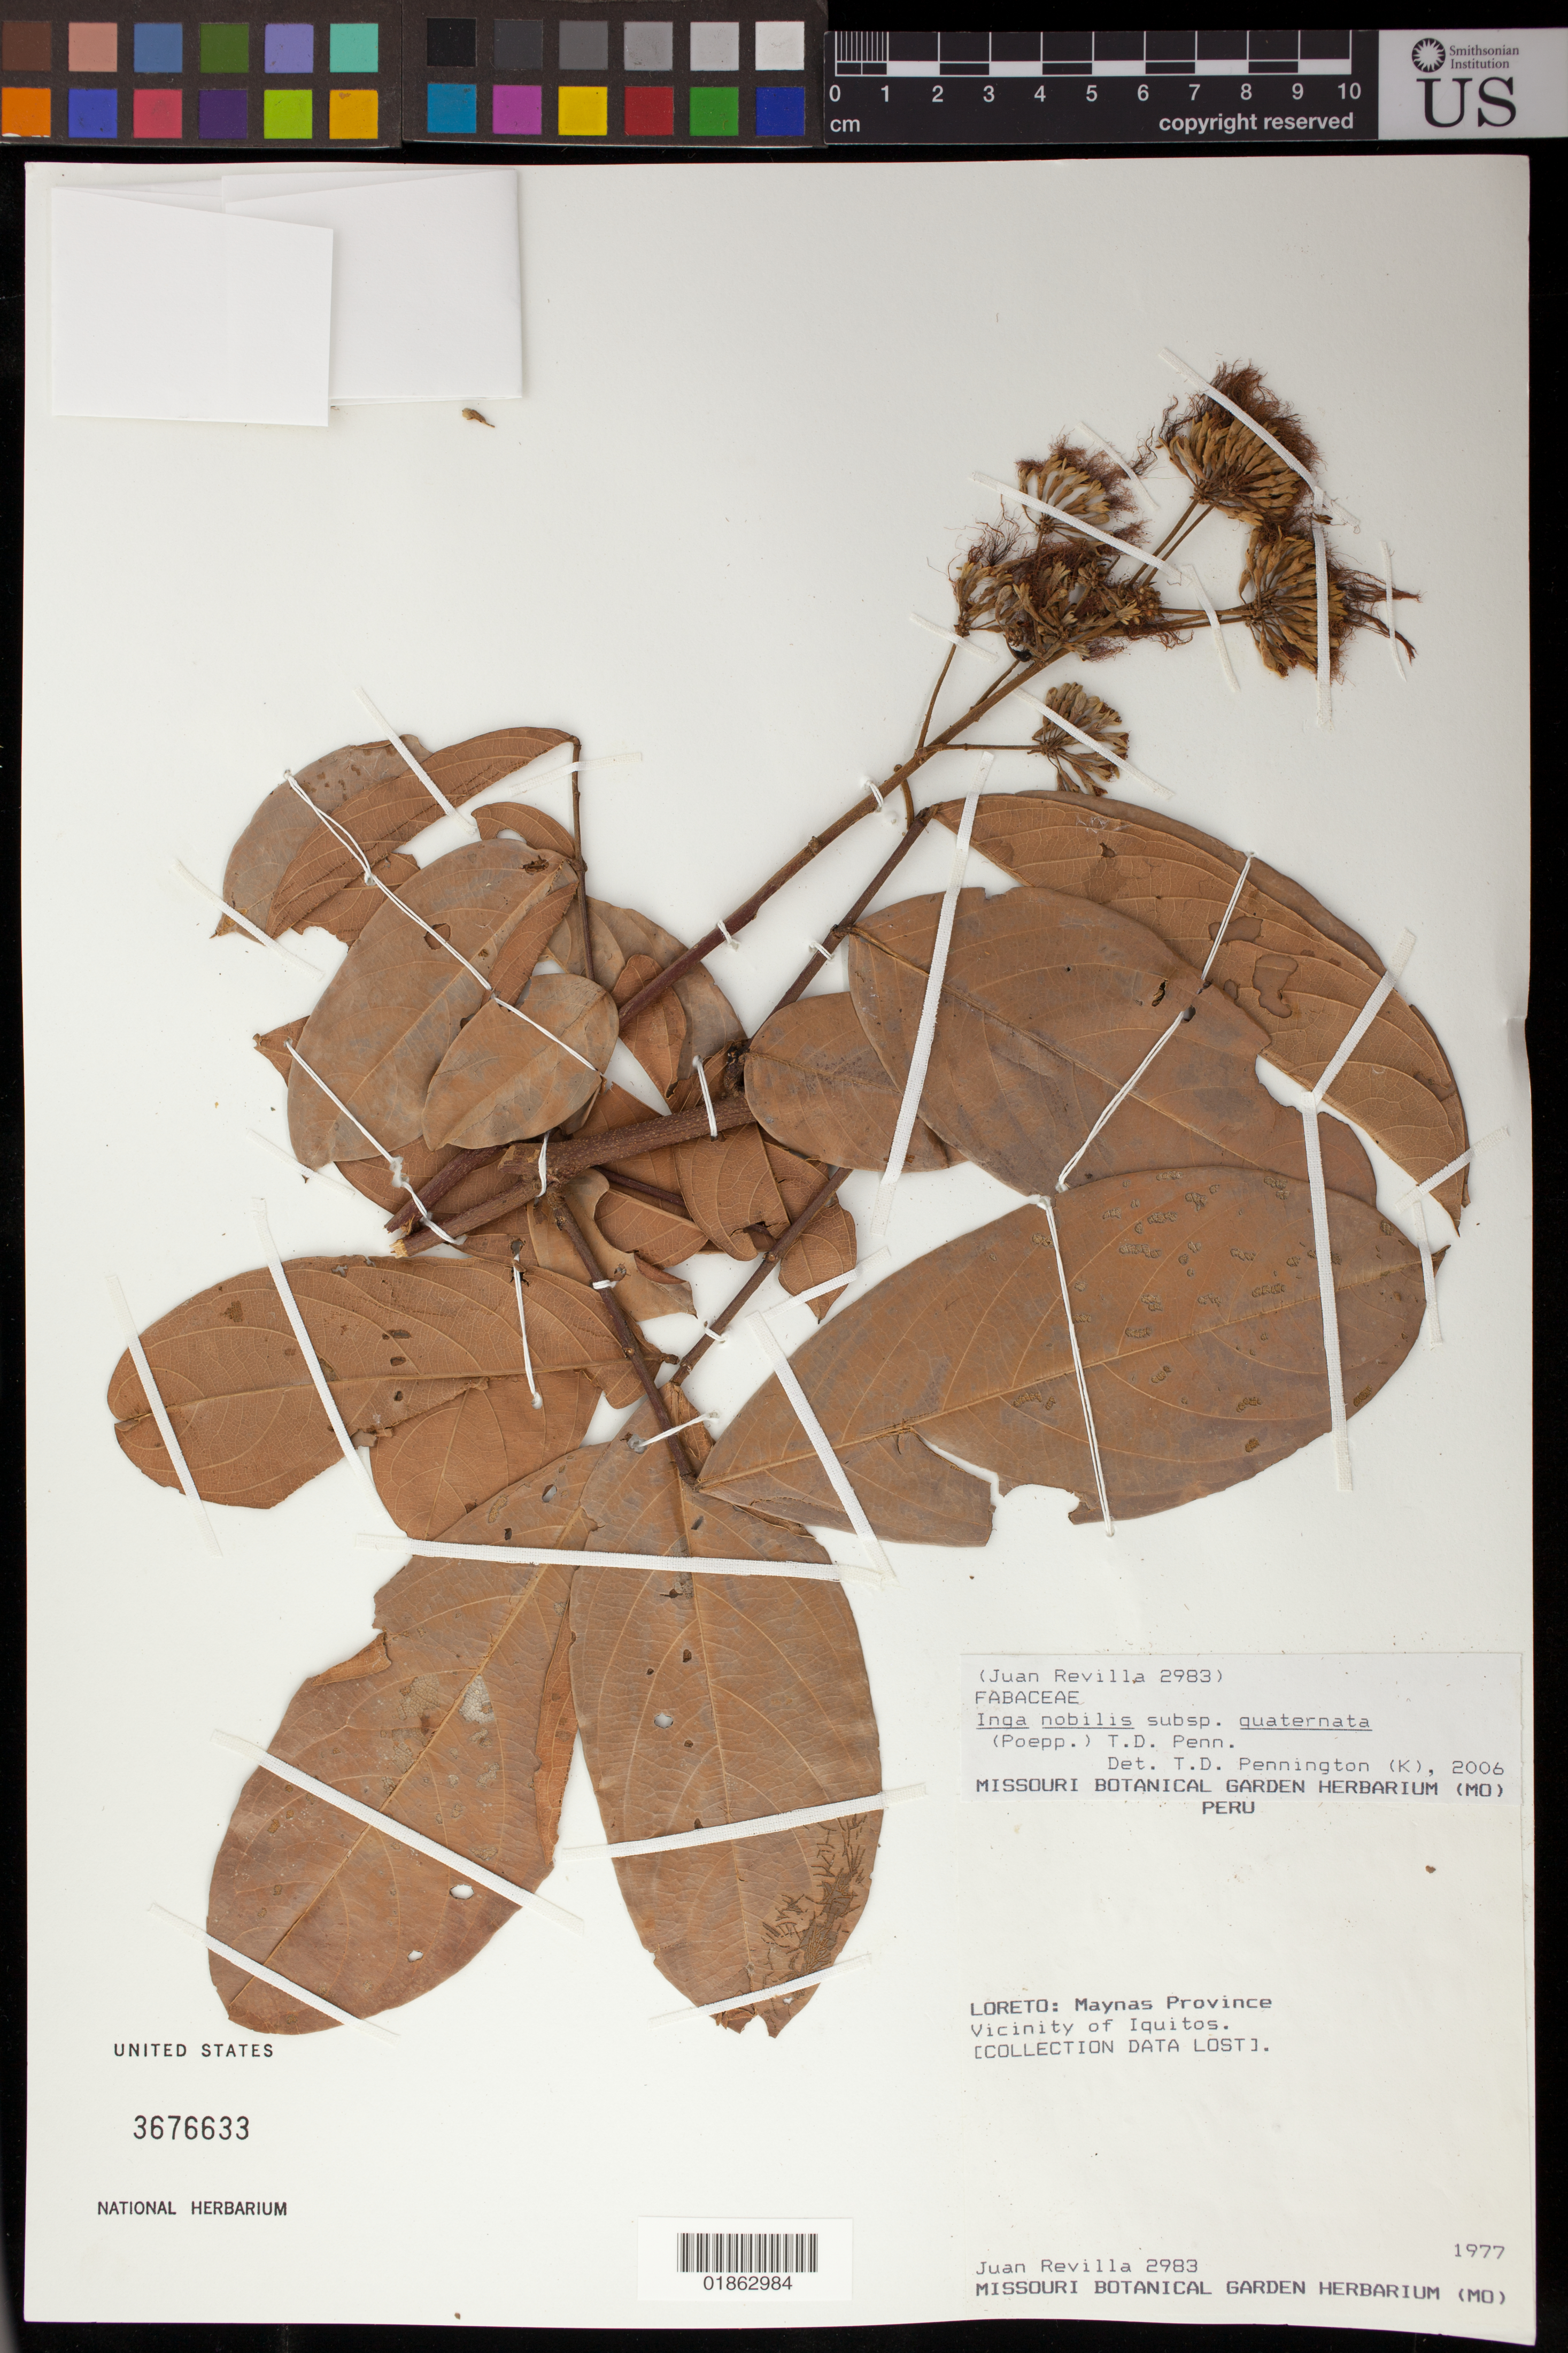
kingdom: Plantae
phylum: Tracheophyta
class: Magnoliopsida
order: Fabales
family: Fabaceae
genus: Inga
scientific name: Inga nobilis subsp. quaternata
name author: (Poepp. & Endl.) T.D. Penn.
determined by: Pennington, T. D., (K)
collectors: J. Revilla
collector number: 2983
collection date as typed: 1977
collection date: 1977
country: Peru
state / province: Loreto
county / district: Maynas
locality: Vicinity of Iquitos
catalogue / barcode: US 3676633